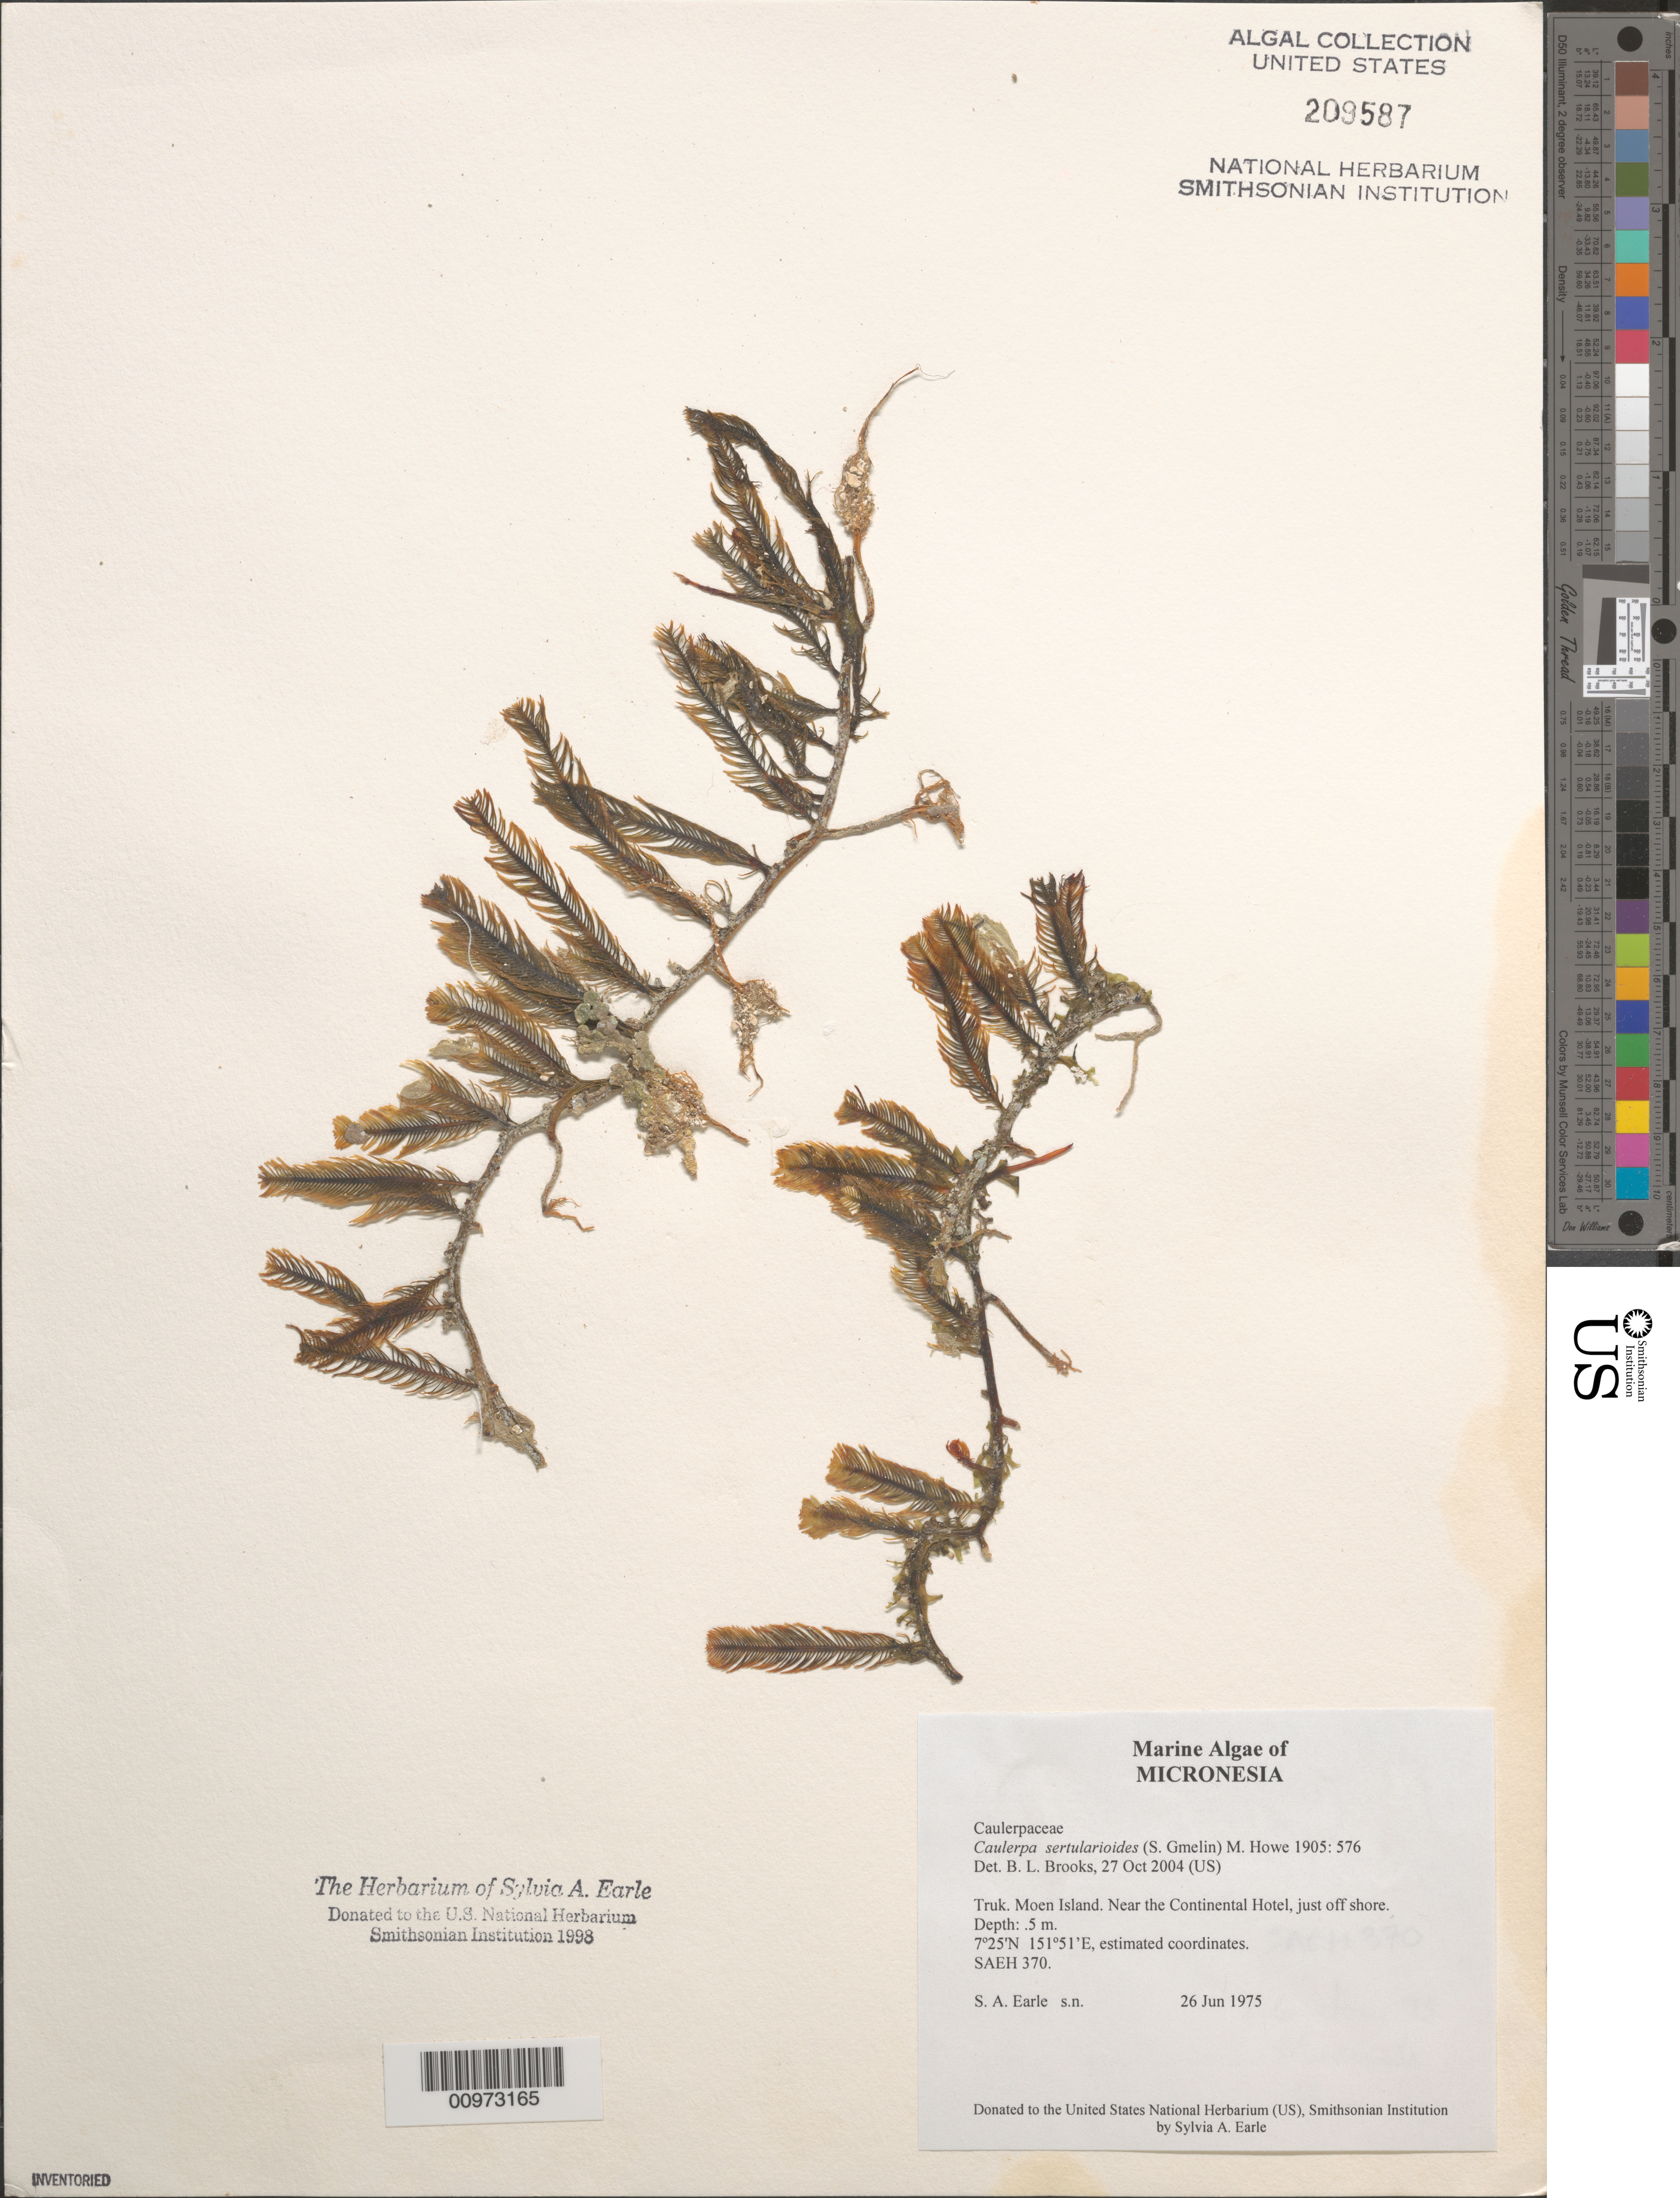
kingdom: Plantae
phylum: Chlorophyta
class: Ulvophyceae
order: Bryopsidales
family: Caulerpaceae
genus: Caulerpa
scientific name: Caulerpa sertularioides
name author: (S.G. Gmel.) M. Howe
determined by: Brooks, B. L., (BOT), Smithsonian Institution - National Museum of Natural History (UNITED STATES)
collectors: S. A. Earle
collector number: SAEH 370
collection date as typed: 26 Jun 1975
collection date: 1975-06-26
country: Micronesia, Federated States of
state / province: Truk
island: Moen [Wono]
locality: Just off shore from Continental Hotel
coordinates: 7 25'N, 151 51'E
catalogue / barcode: US 209587